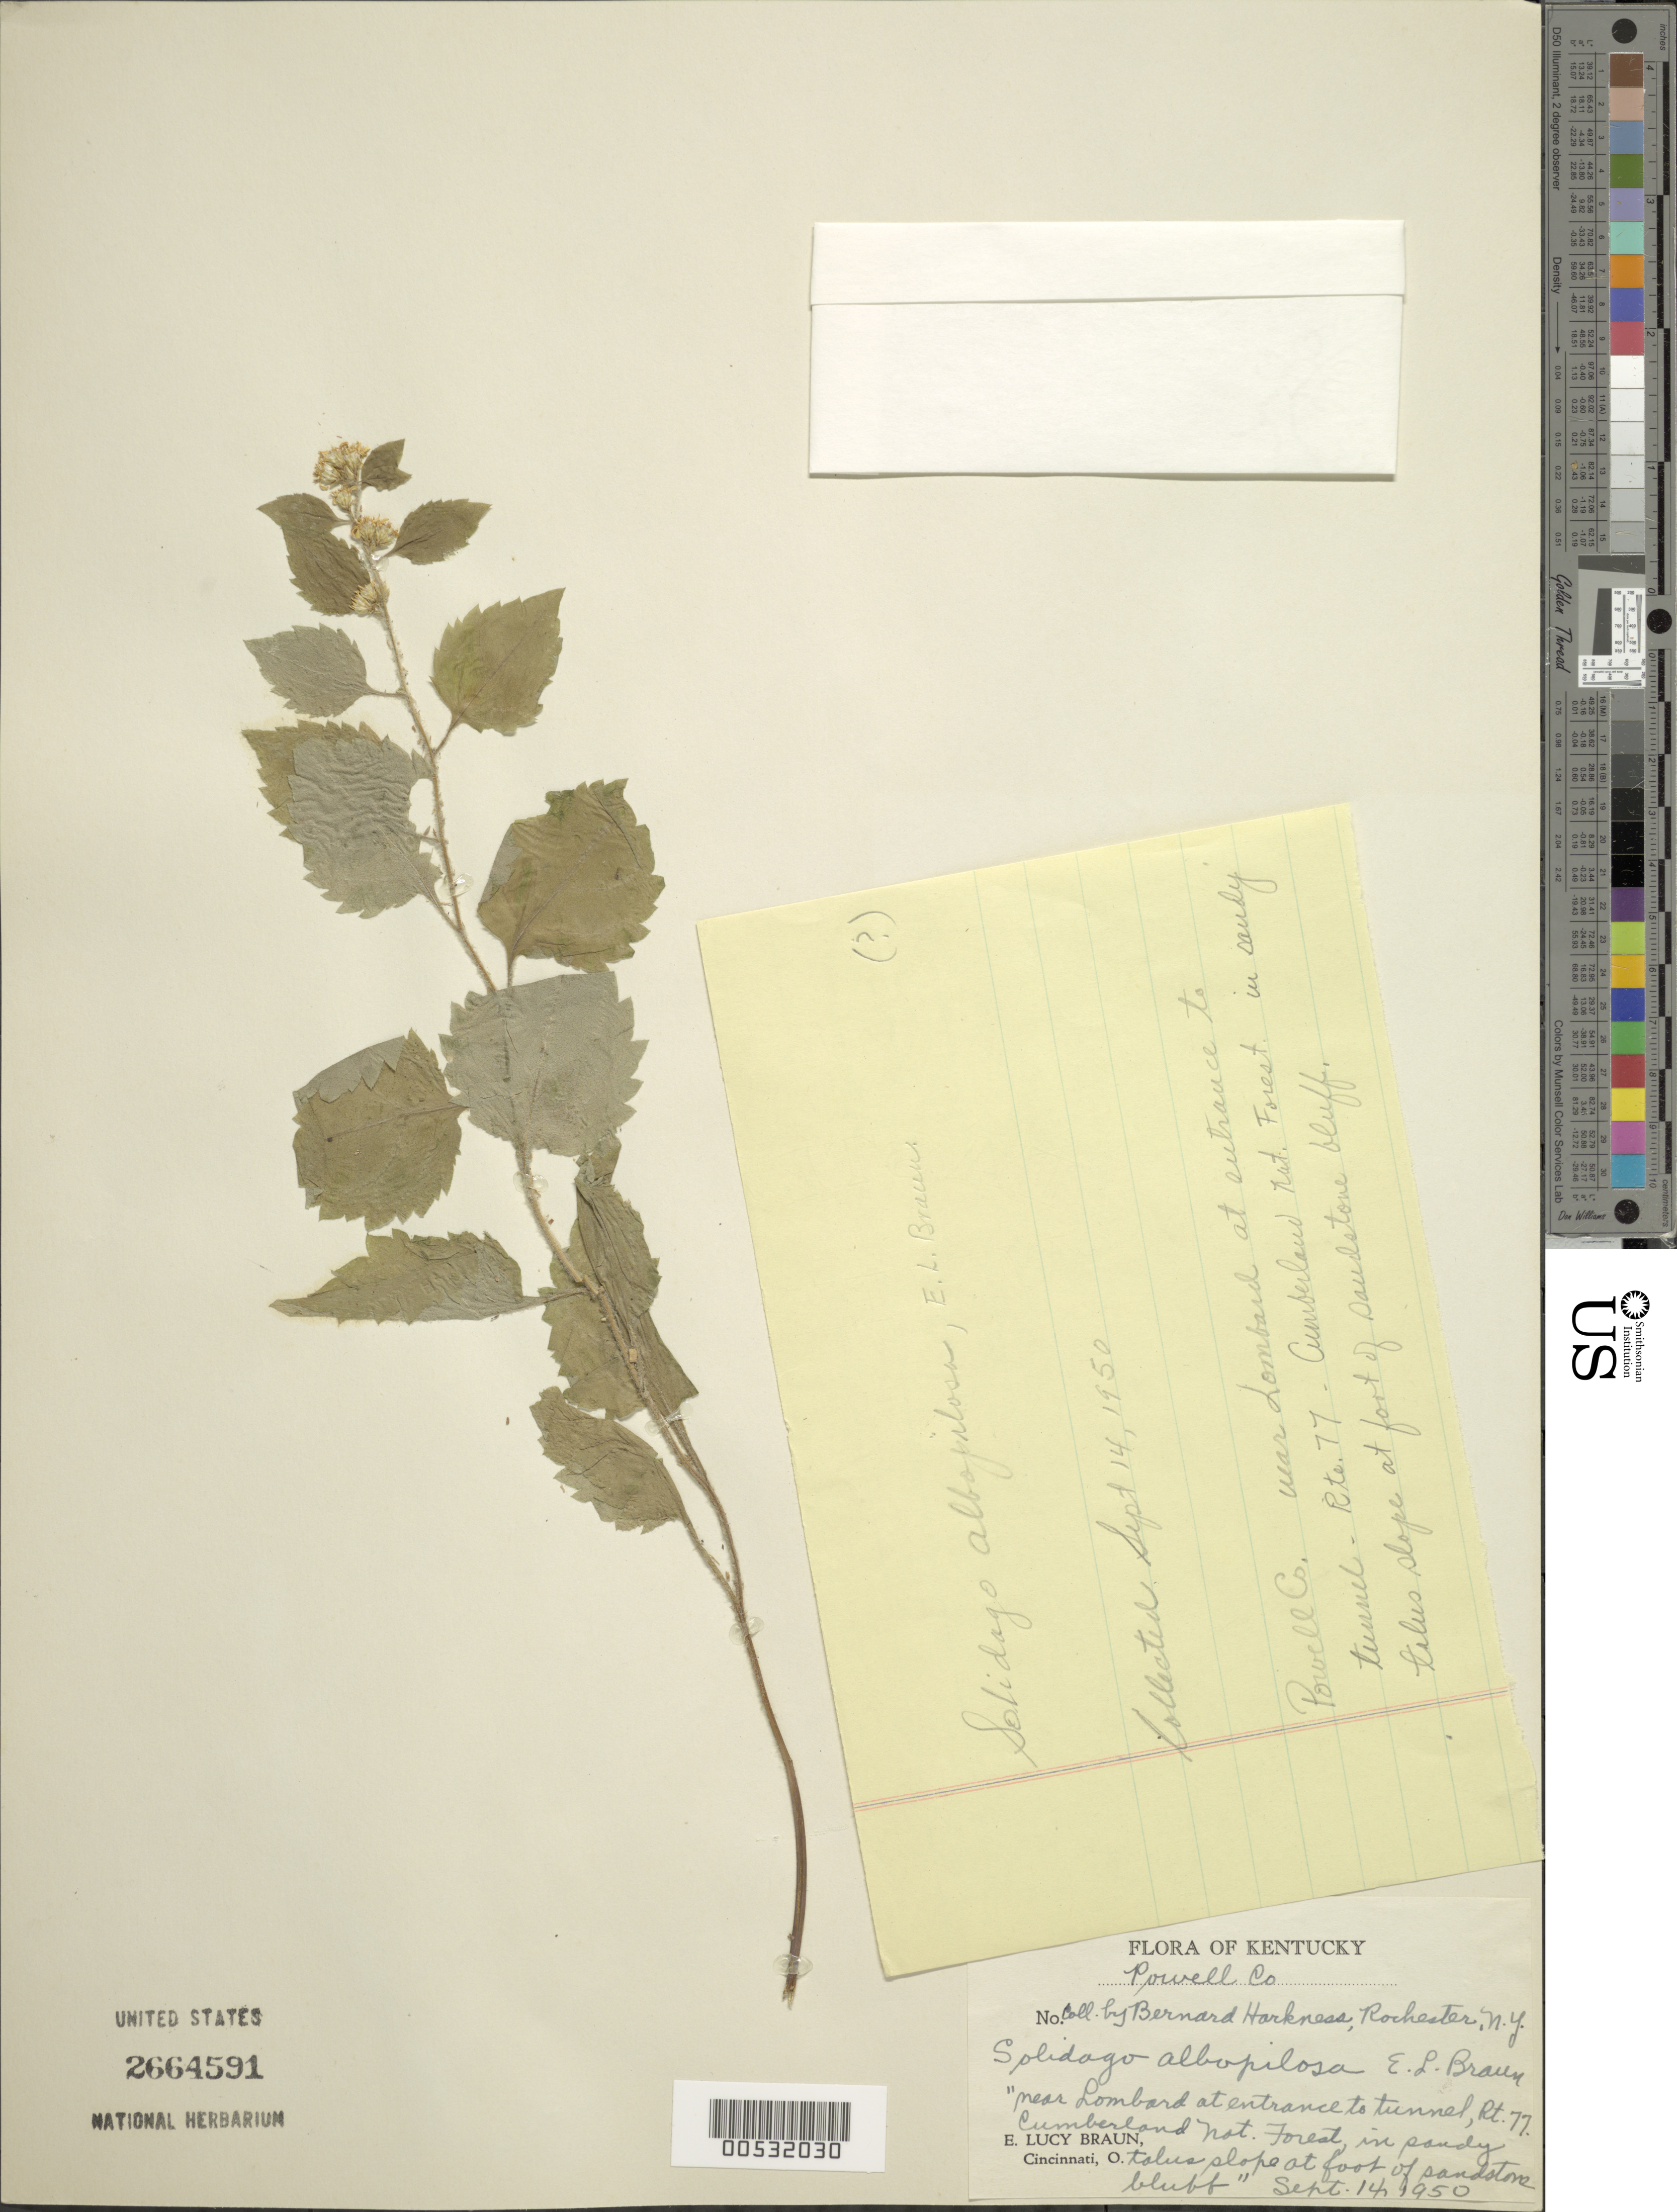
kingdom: Plantae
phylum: Tracheophyta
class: Magnoliopsida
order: Asterales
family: Asteraceae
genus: Solidago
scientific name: Solidago albopilosa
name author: E.L. Braun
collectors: B. Harkness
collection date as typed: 14 Sep 1950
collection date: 1950-09-14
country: United States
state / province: Kentucky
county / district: Powell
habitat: In sandy talus slope at foot of sandstone bluff.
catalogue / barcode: US 2664591